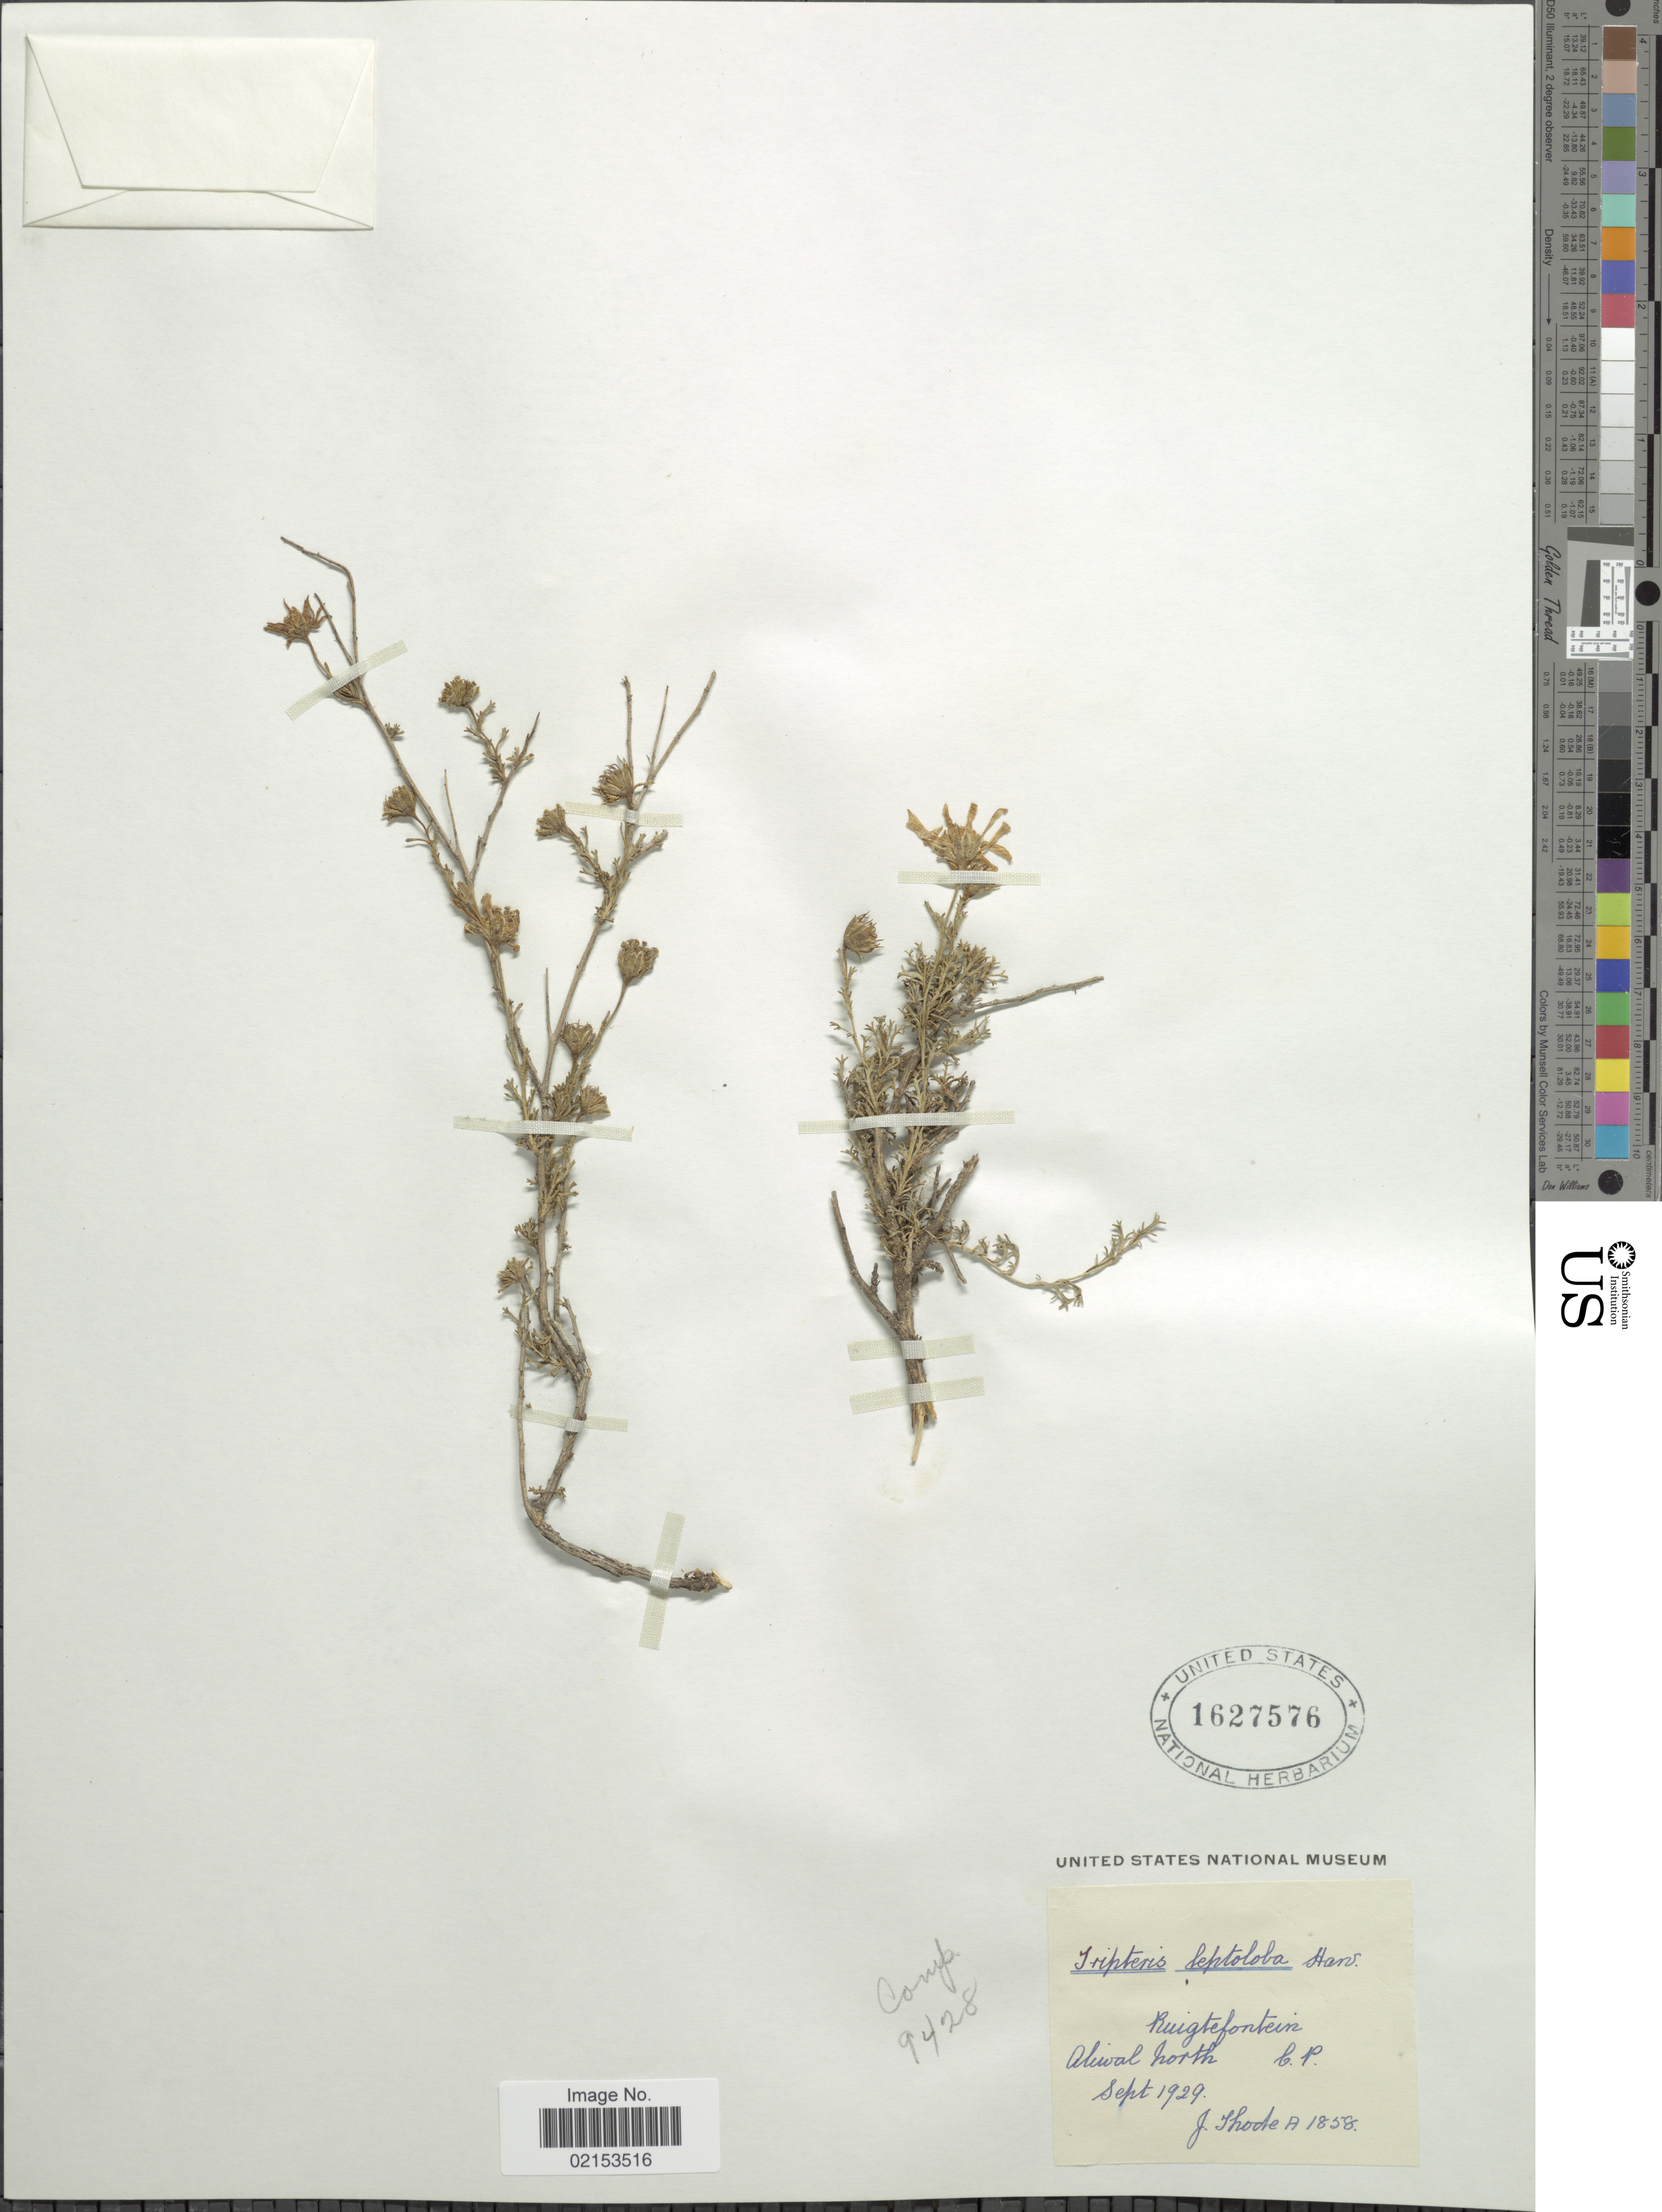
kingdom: Plantae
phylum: Tracheophyta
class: Magnoliopsida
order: Asterales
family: Asteraceae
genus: Osteospermum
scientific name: Osteospermum leptolobum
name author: (Harv.) Norl.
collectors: J. Thode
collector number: A1858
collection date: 1929-09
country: South Africa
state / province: Eastern Cape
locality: Ruigtefontein aliwal North C.P.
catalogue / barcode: US 1627576